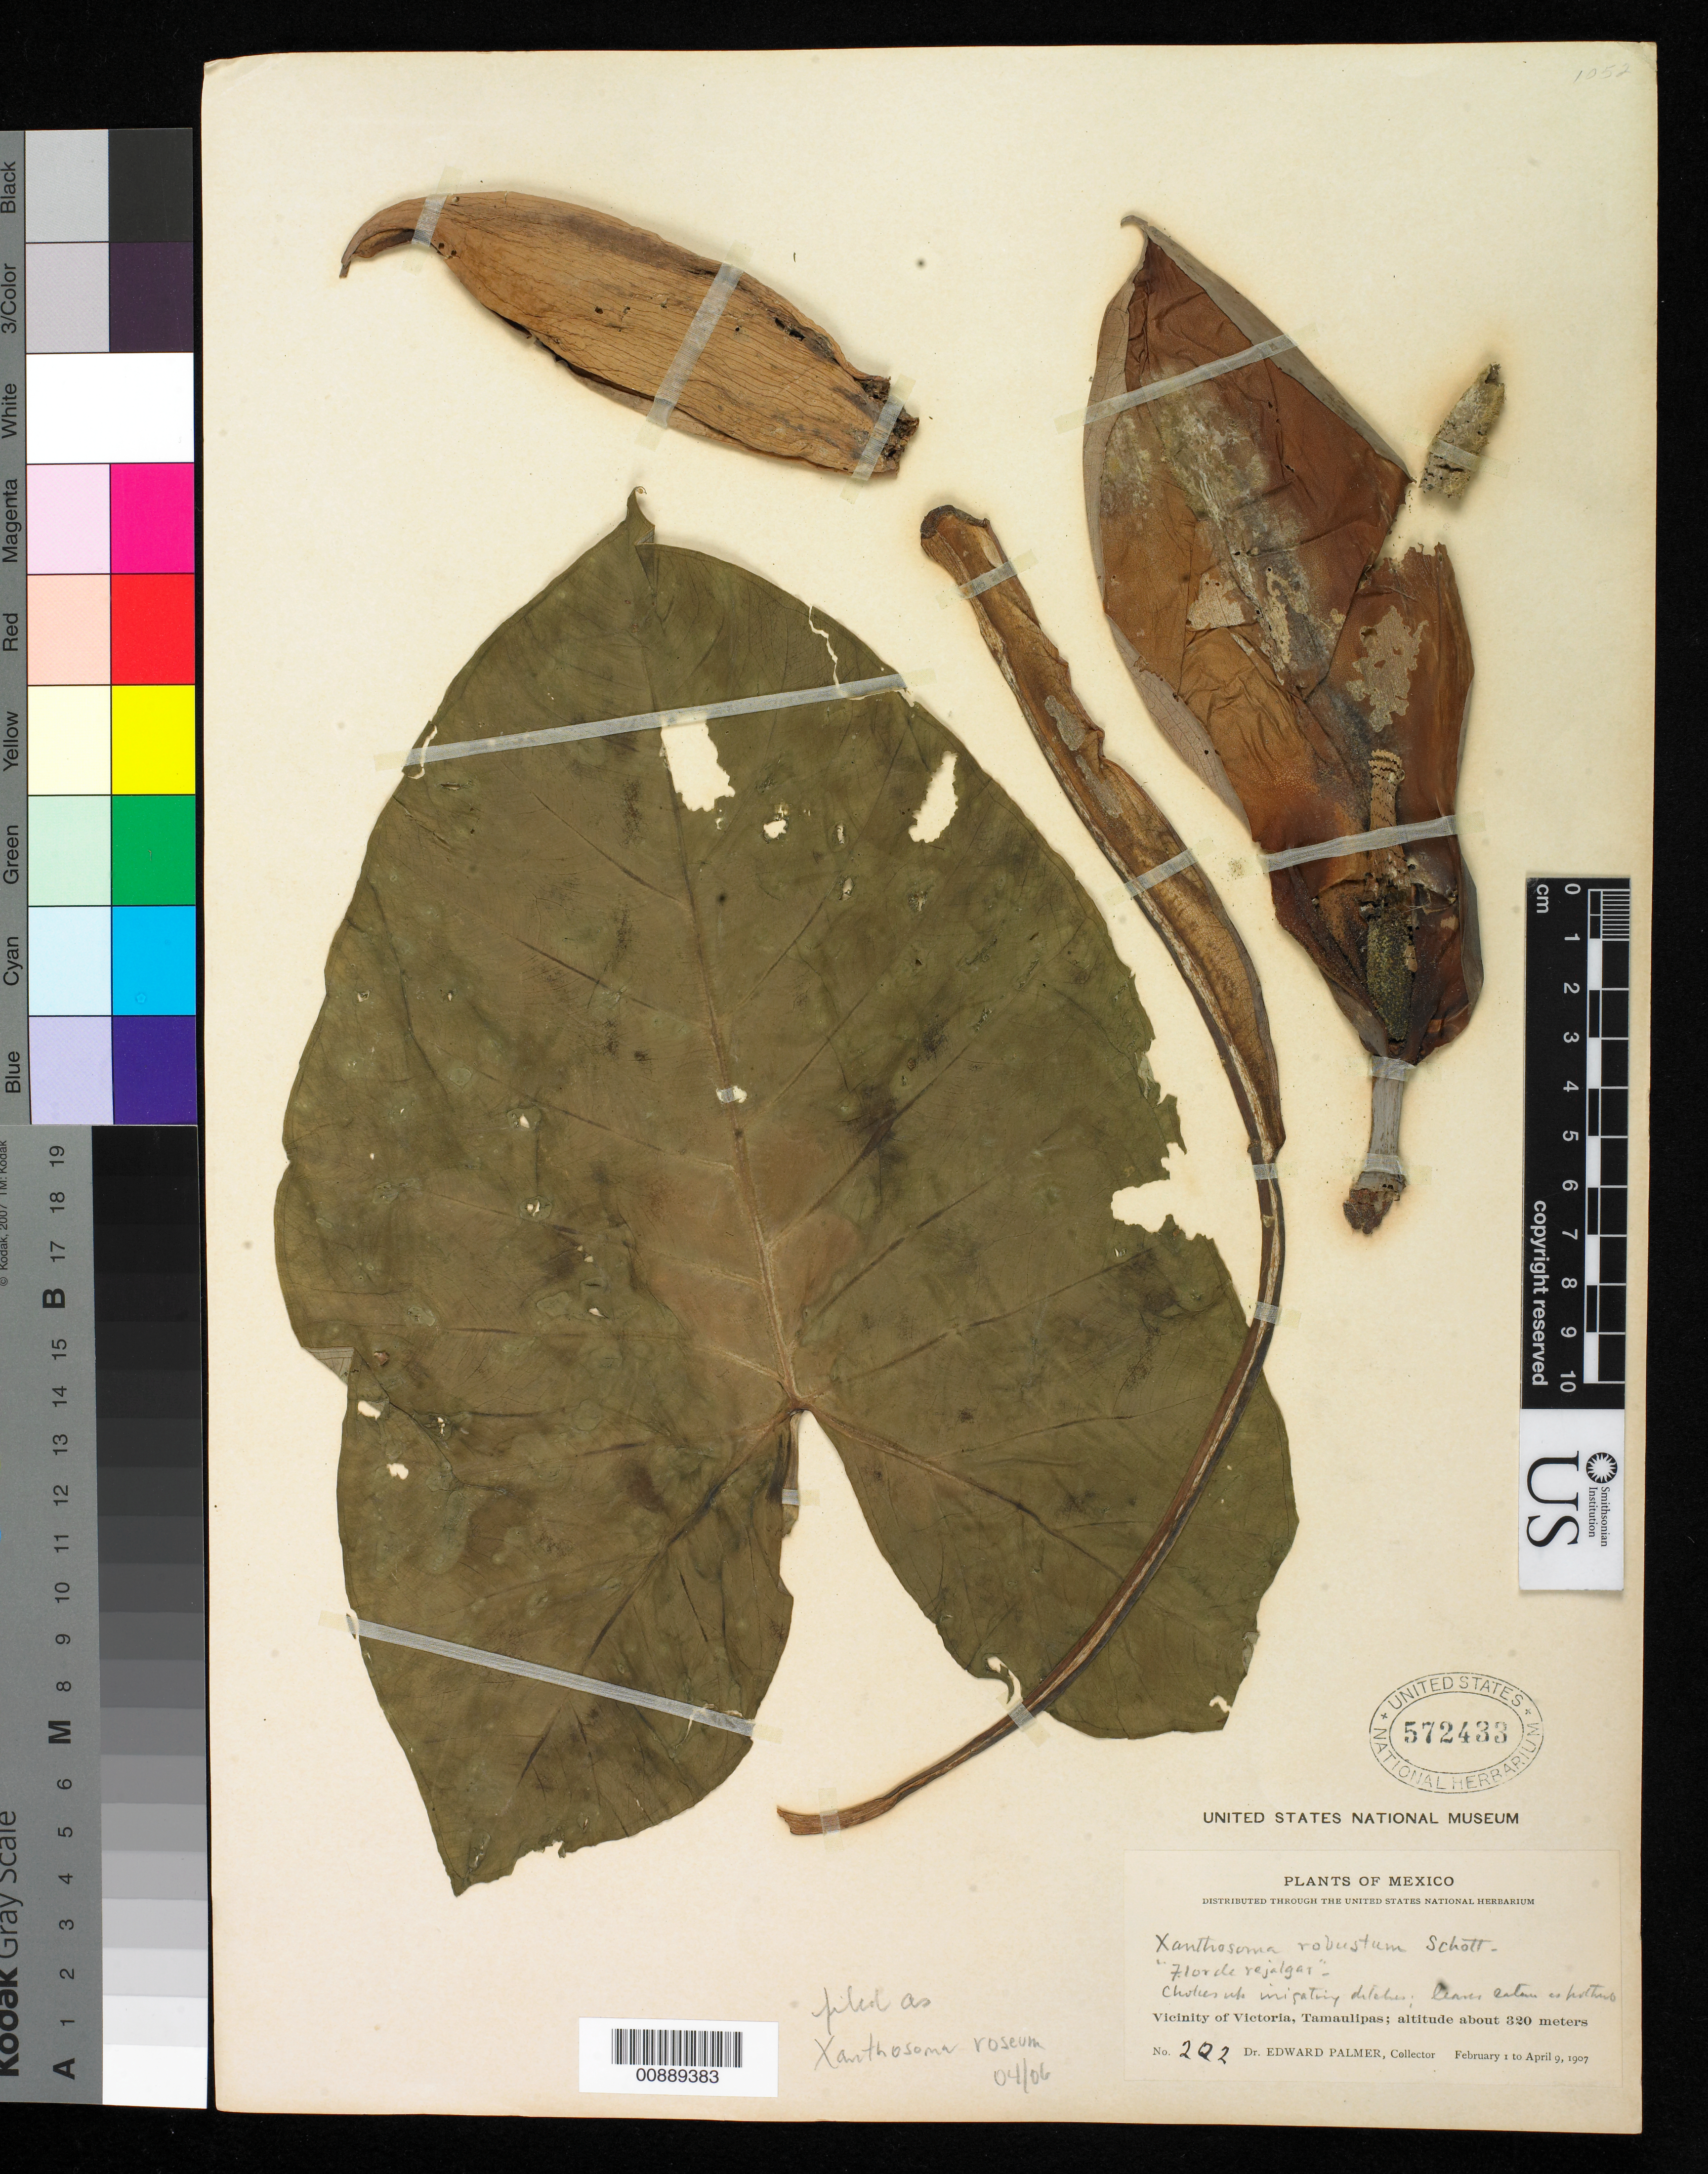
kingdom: Plantae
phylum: Tracheophyta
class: Liliopsida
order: Alismatales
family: Araceae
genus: Xanthosoma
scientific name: Xanthosoma roseum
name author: Schott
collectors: E. Palmer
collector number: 2Q2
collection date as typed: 01 Feb 1907 to 09 Apr 1907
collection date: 1907-02-01/1907-04-09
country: Mexico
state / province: Tamaulipas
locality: Vicinity of Victoria.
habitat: Irrigating ditches.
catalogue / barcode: US 572433